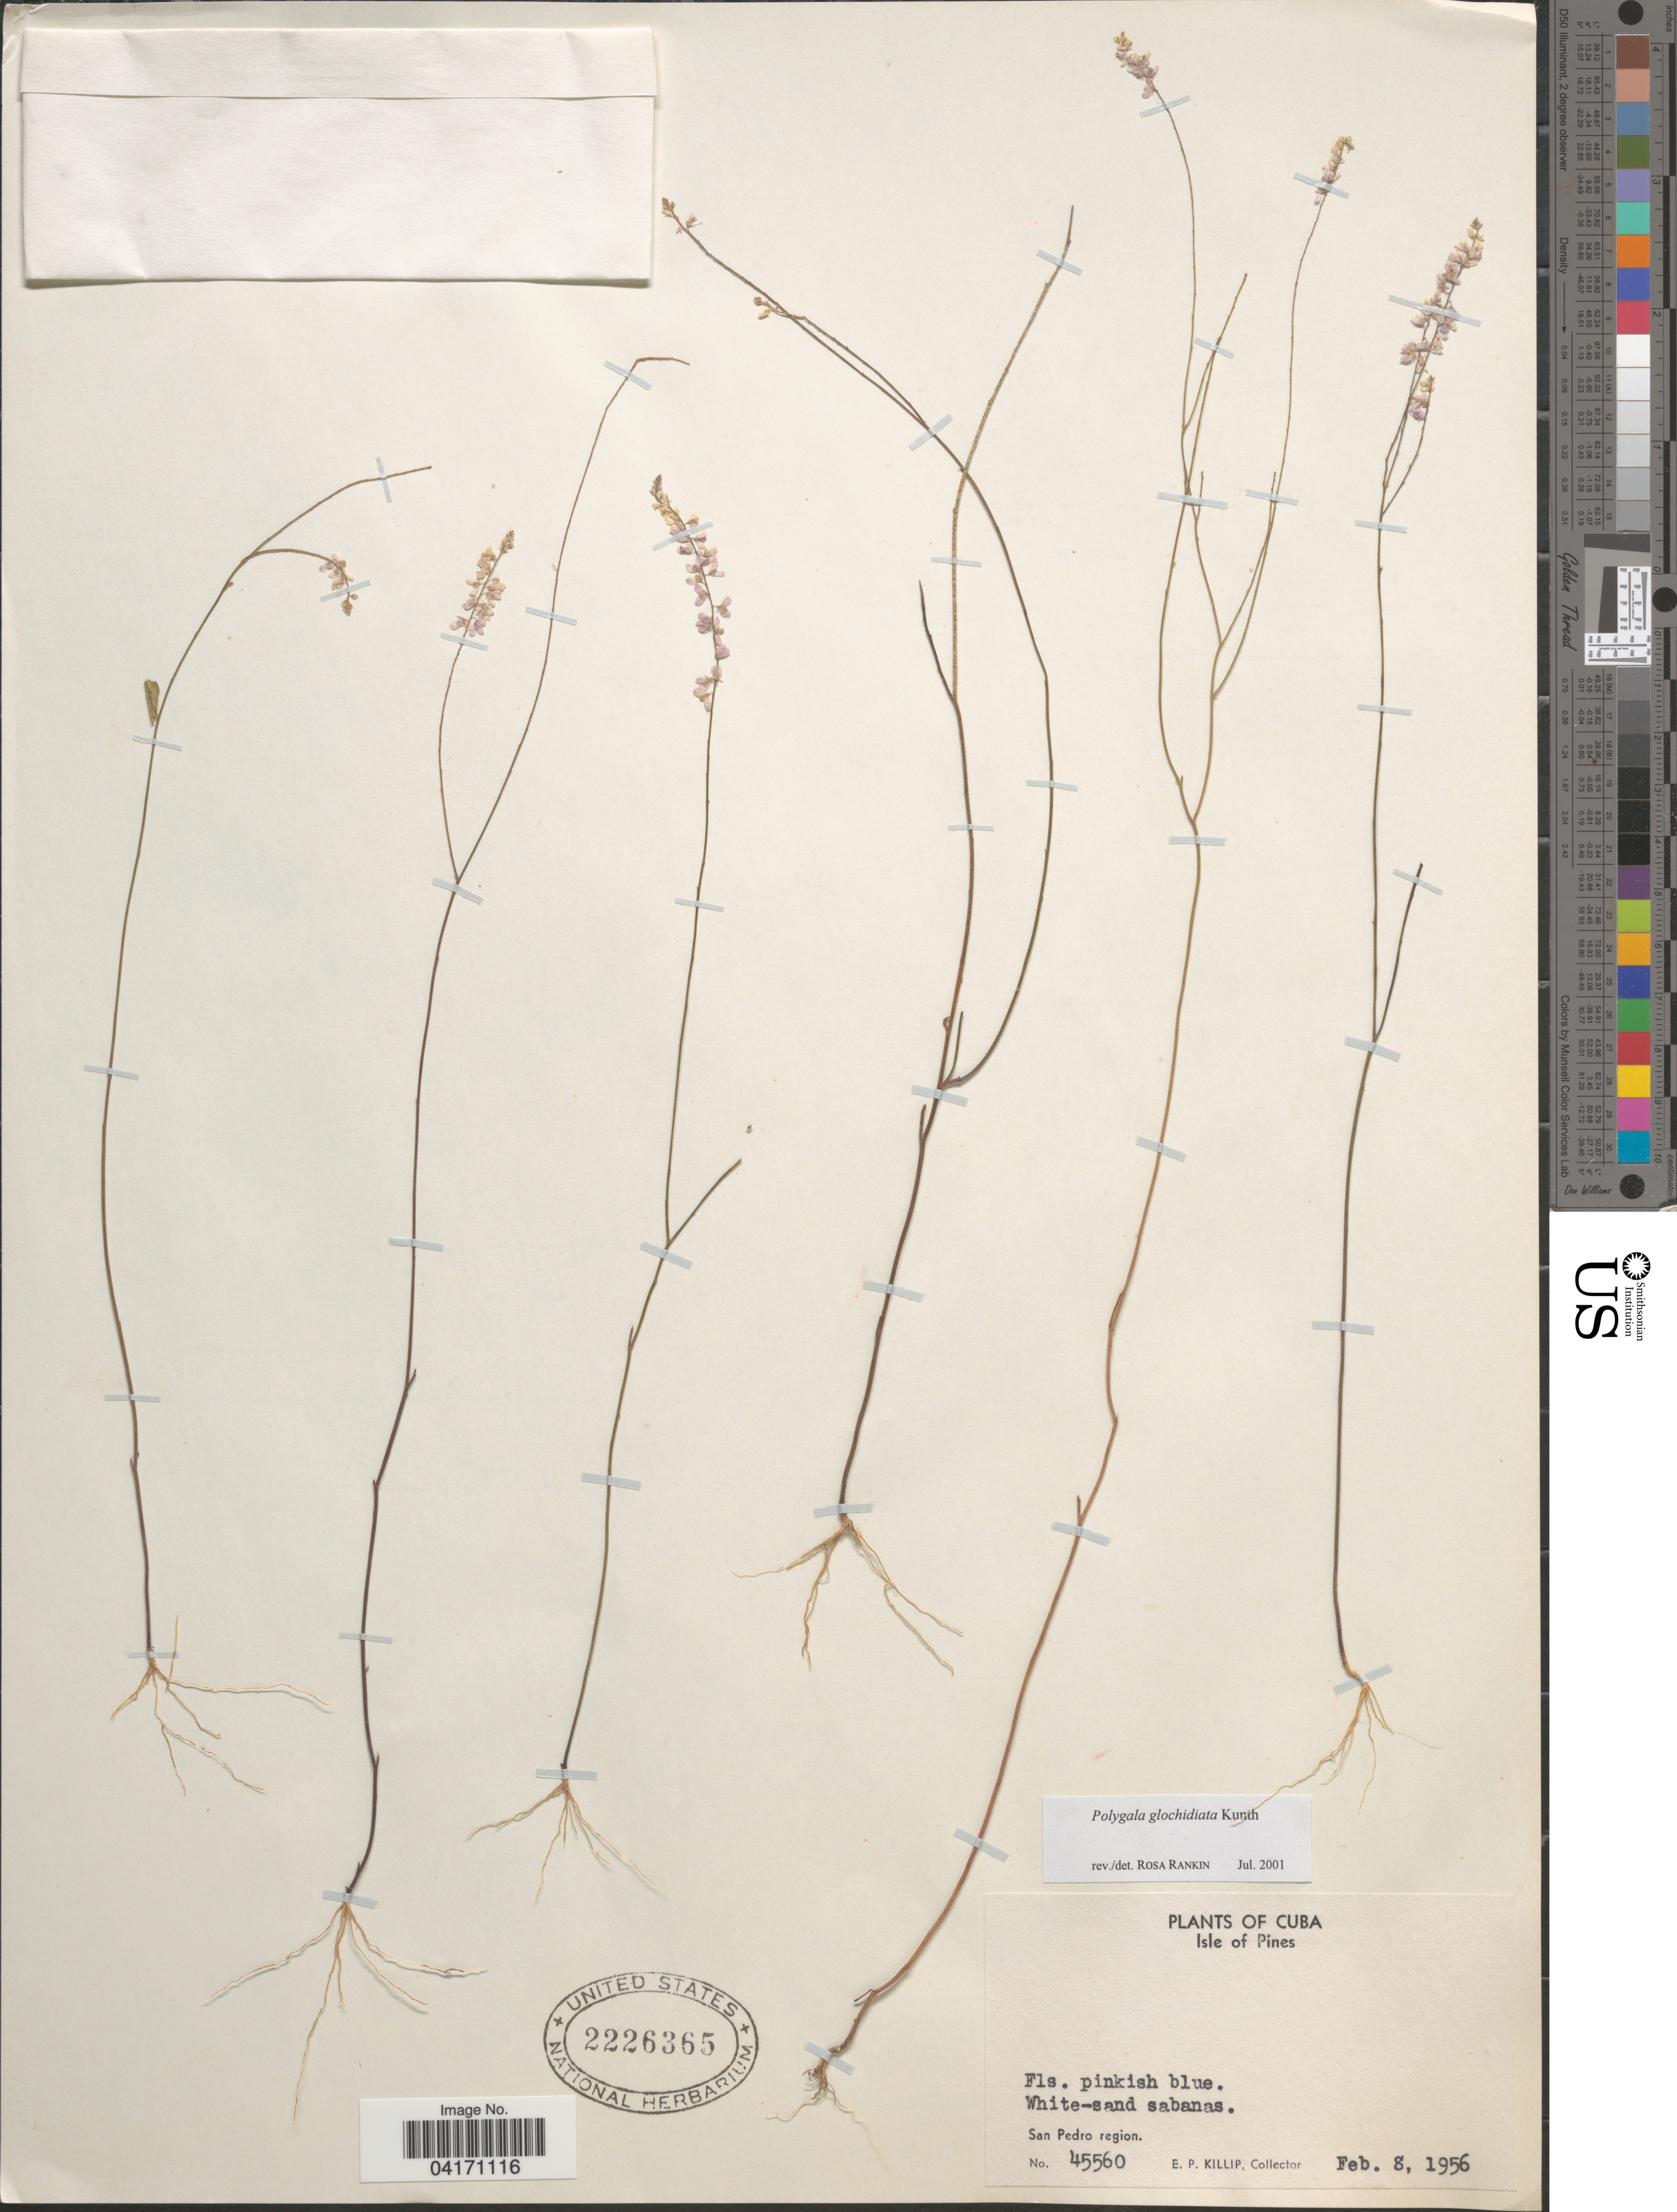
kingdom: Plantae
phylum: Tracheophyta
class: Magnoliopsida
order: Fabales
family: Polygalaceae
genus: Polygala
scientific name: Polygala glochidiata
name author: Kunth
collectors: E. P. Killip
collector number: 45560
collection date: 1956-02-08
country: Cuba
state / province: Isla de la Juventud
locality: Isle of Pines. San Pedro region.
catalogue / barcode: US 2226365